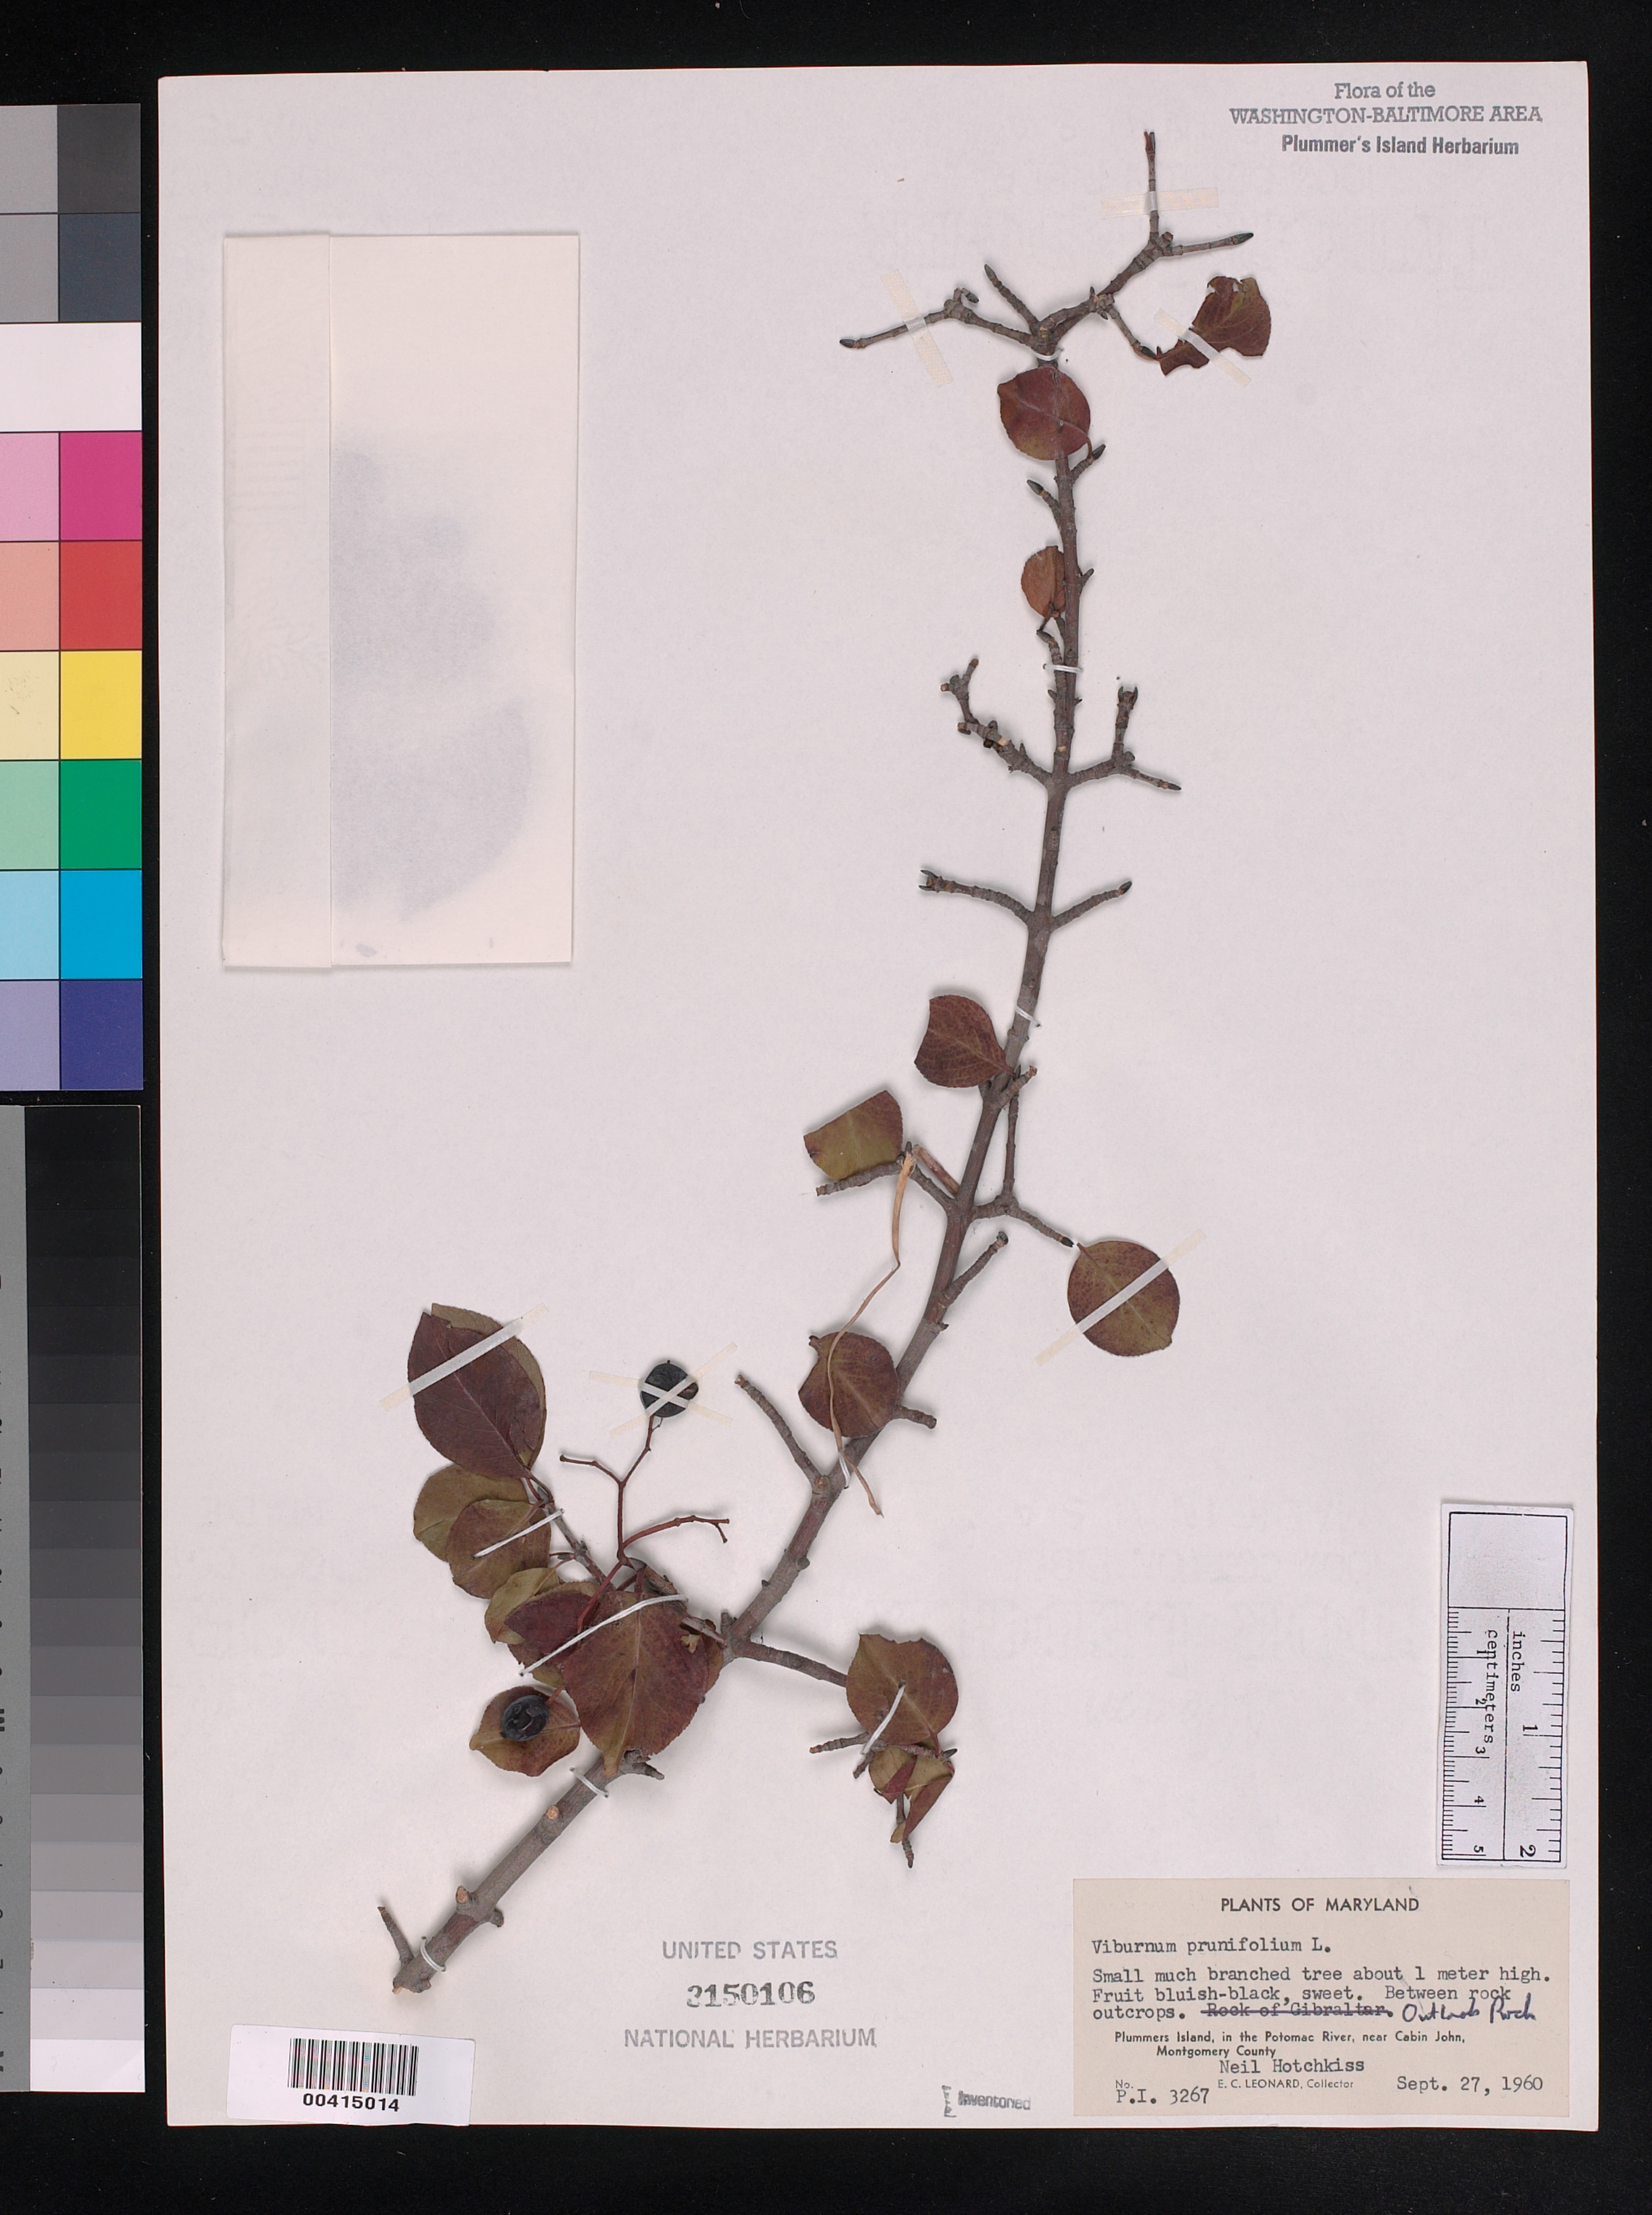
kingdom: Plantae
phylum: Tracheophyta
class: Magnoliopsida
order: Dipsacales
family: Viburnaceae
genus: Viburnum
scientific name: Viburnum prunifolium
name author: L.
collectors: E. C. Leonard & N. Hotchkiss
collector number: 3267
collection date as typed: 27 Sep 1960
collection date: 1960-09-27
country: United States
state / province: Maryland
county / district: Montgomery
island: Plummers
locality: Plummer's Island; Outlook Rock C. & O. Canal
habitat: Between rock outcrops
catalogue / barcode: US 3150106